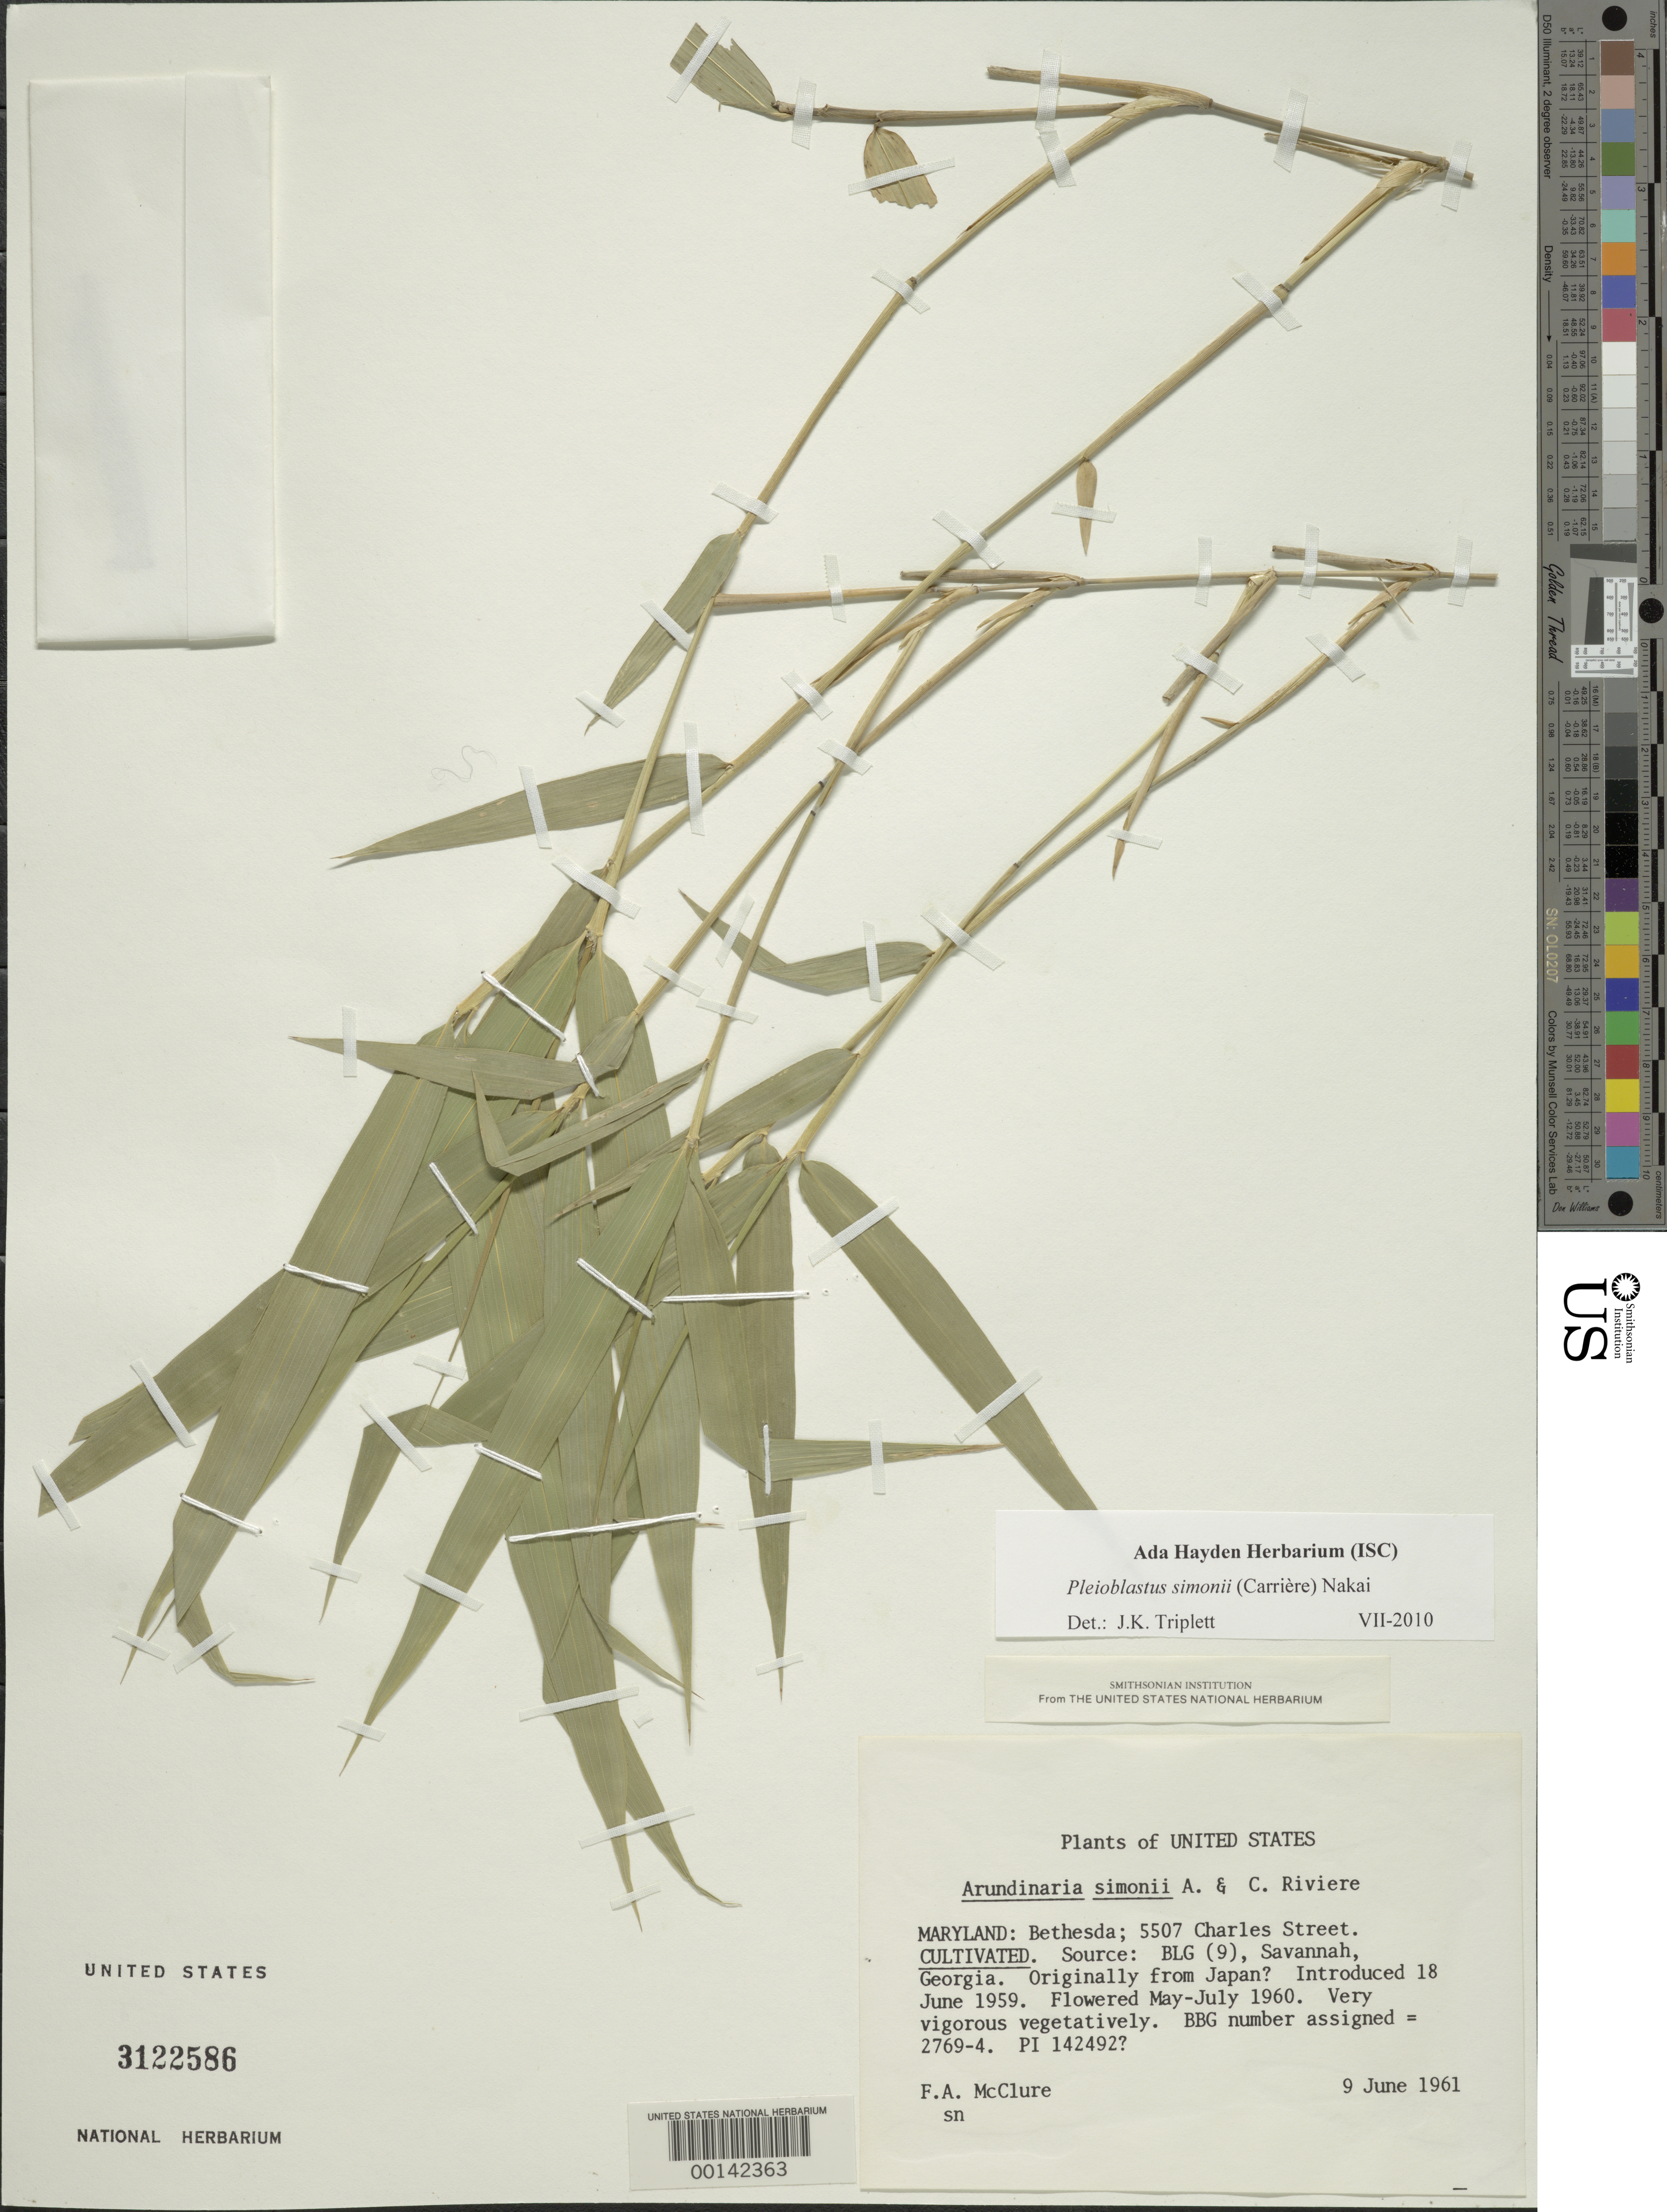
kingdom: Plantae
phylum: Tracheophyta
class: Liliopsida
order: Poales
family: Poaceae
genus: Pleioblastus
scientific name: Pleioblastus simonii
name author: (Carrière) Nakai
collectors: F. A. McClure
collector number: BG-2769-4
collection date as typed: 09 Jun 1961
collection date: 1961-06-09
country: United States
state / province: Maryland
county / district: Montgomery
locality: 5507 Charles Street, Bethesda (McClure's garden)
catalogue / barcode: US 3122586